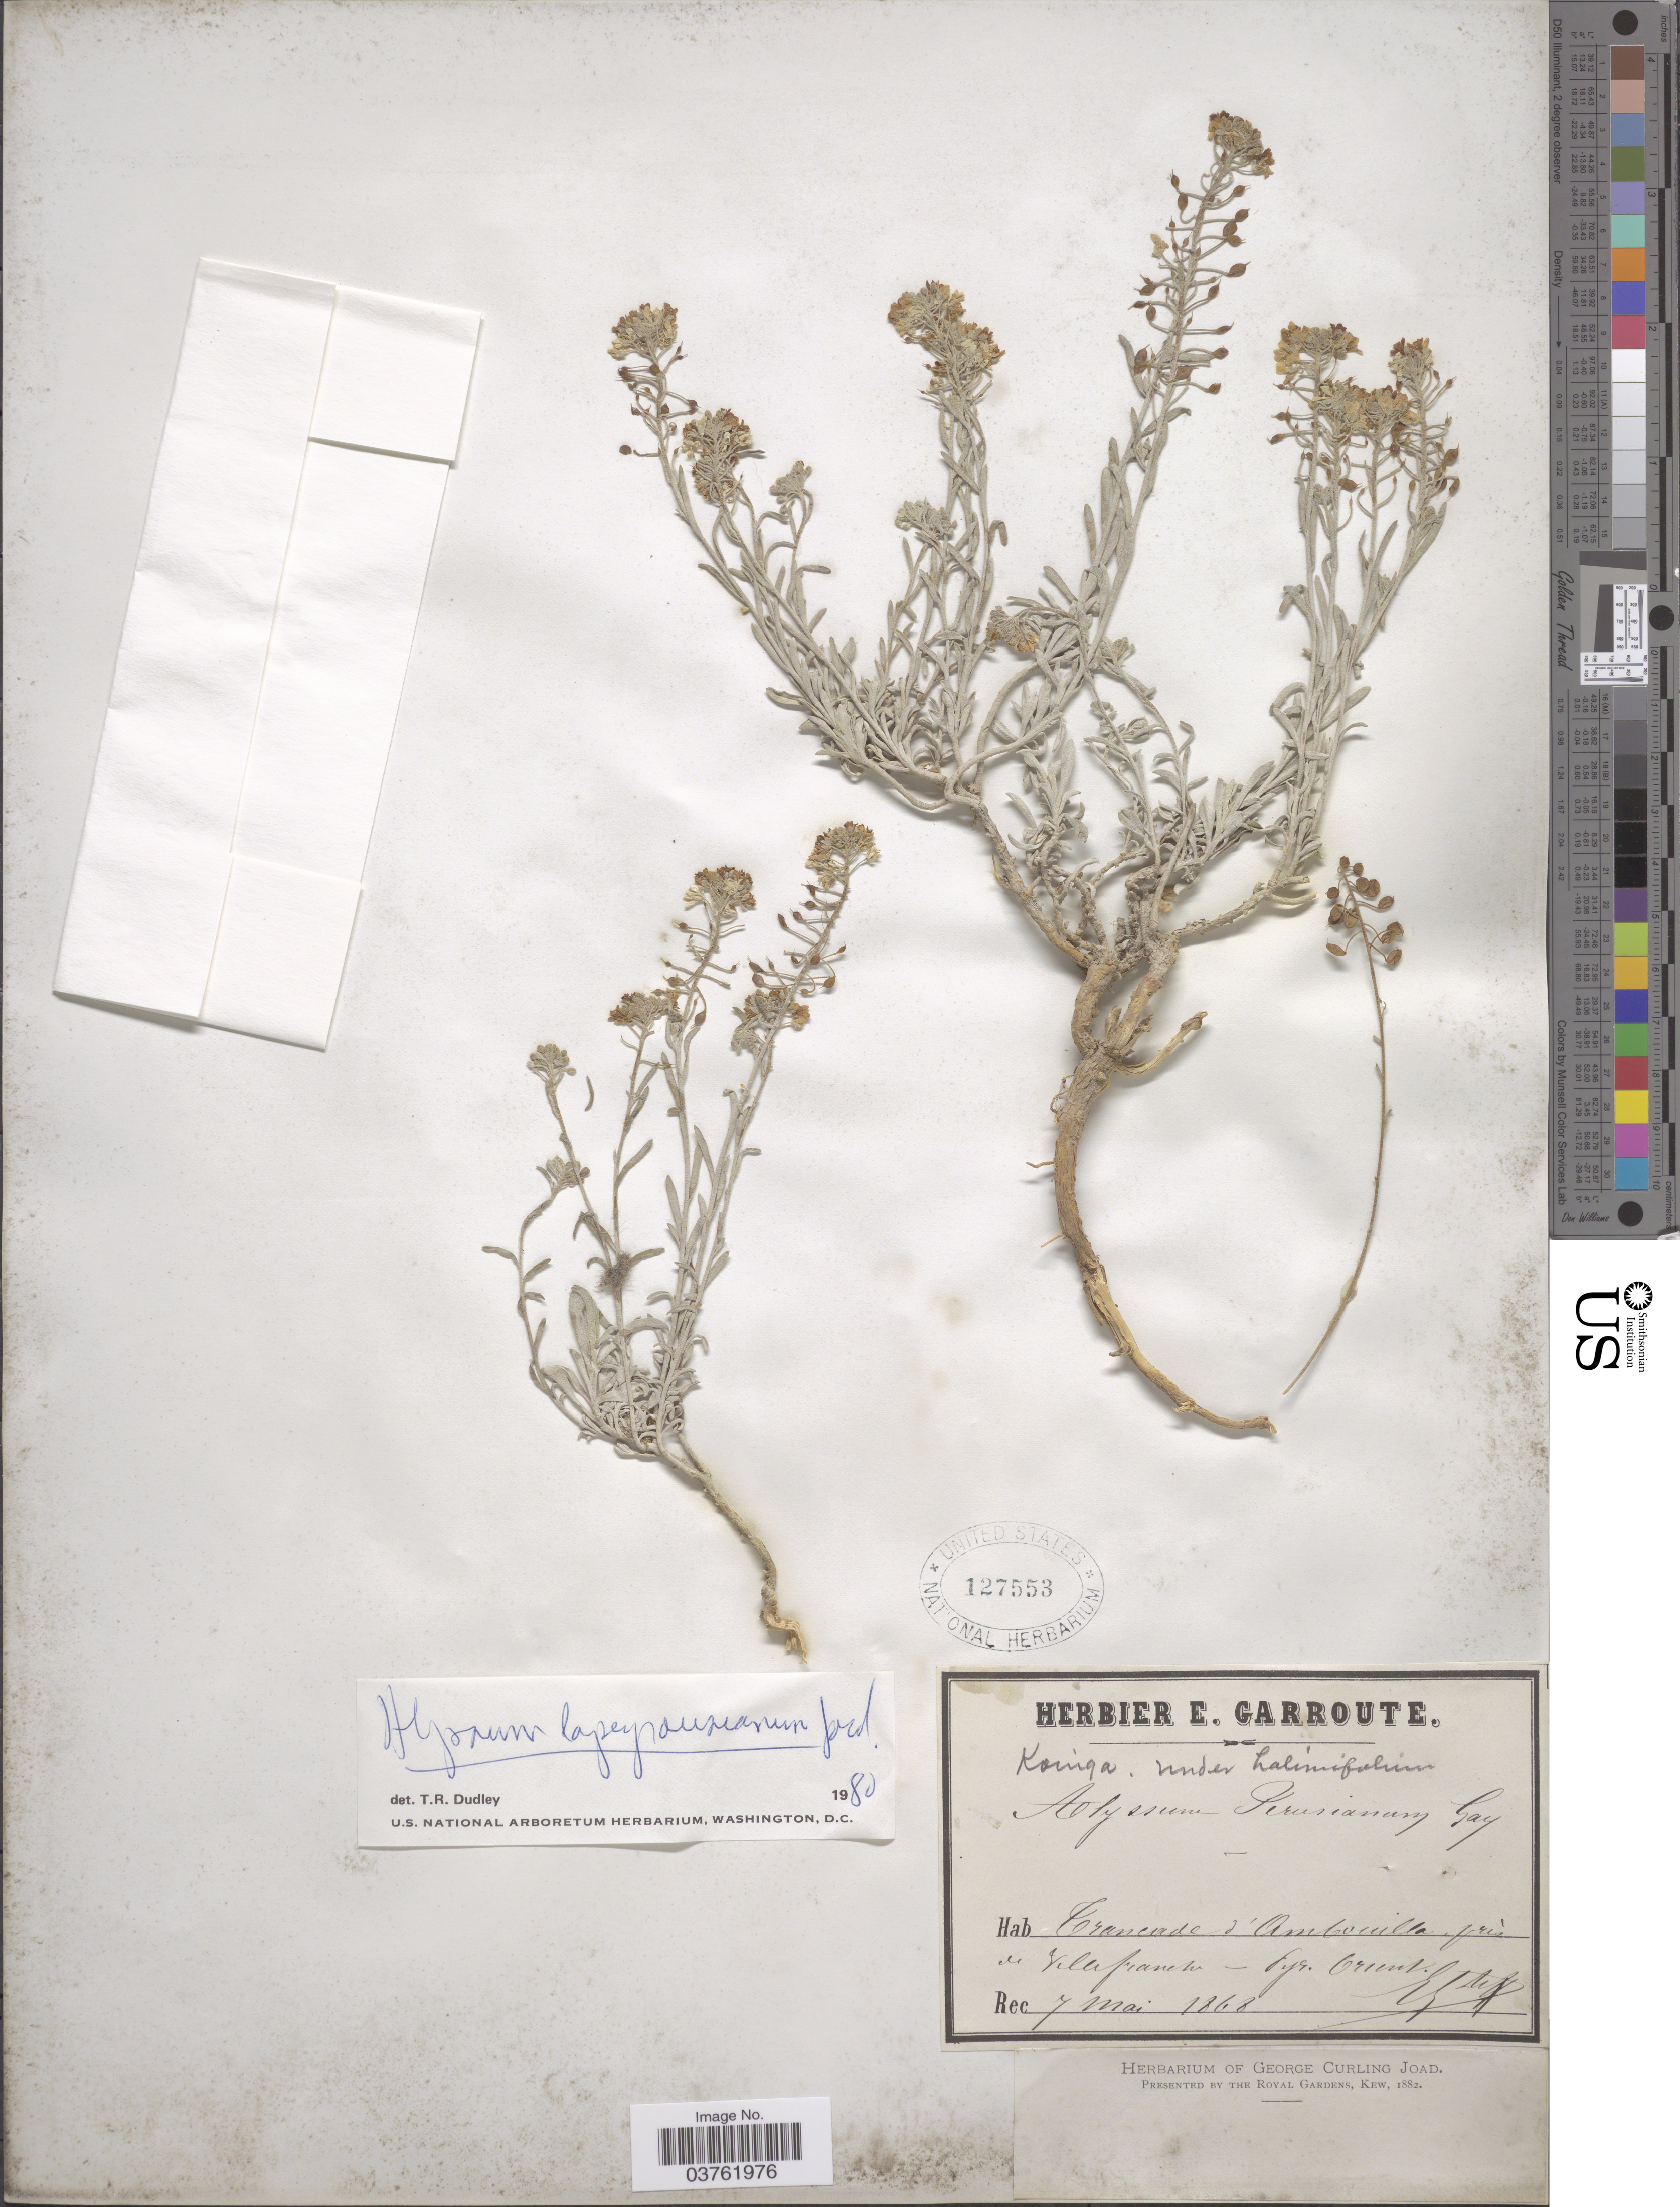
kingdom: Plantae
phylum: Tracheophyta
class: Magnoliopsida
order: Brassicales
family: Brassicaceae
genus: Alyssum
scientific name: Alyssum lapeyrousianum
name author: Jord.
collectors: E. Garroute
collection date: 1868-05-07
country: France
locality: Trancade d'Amlovilla [interpreted] près de Villefranche. Pyr. Orient.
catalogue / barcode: US 127553